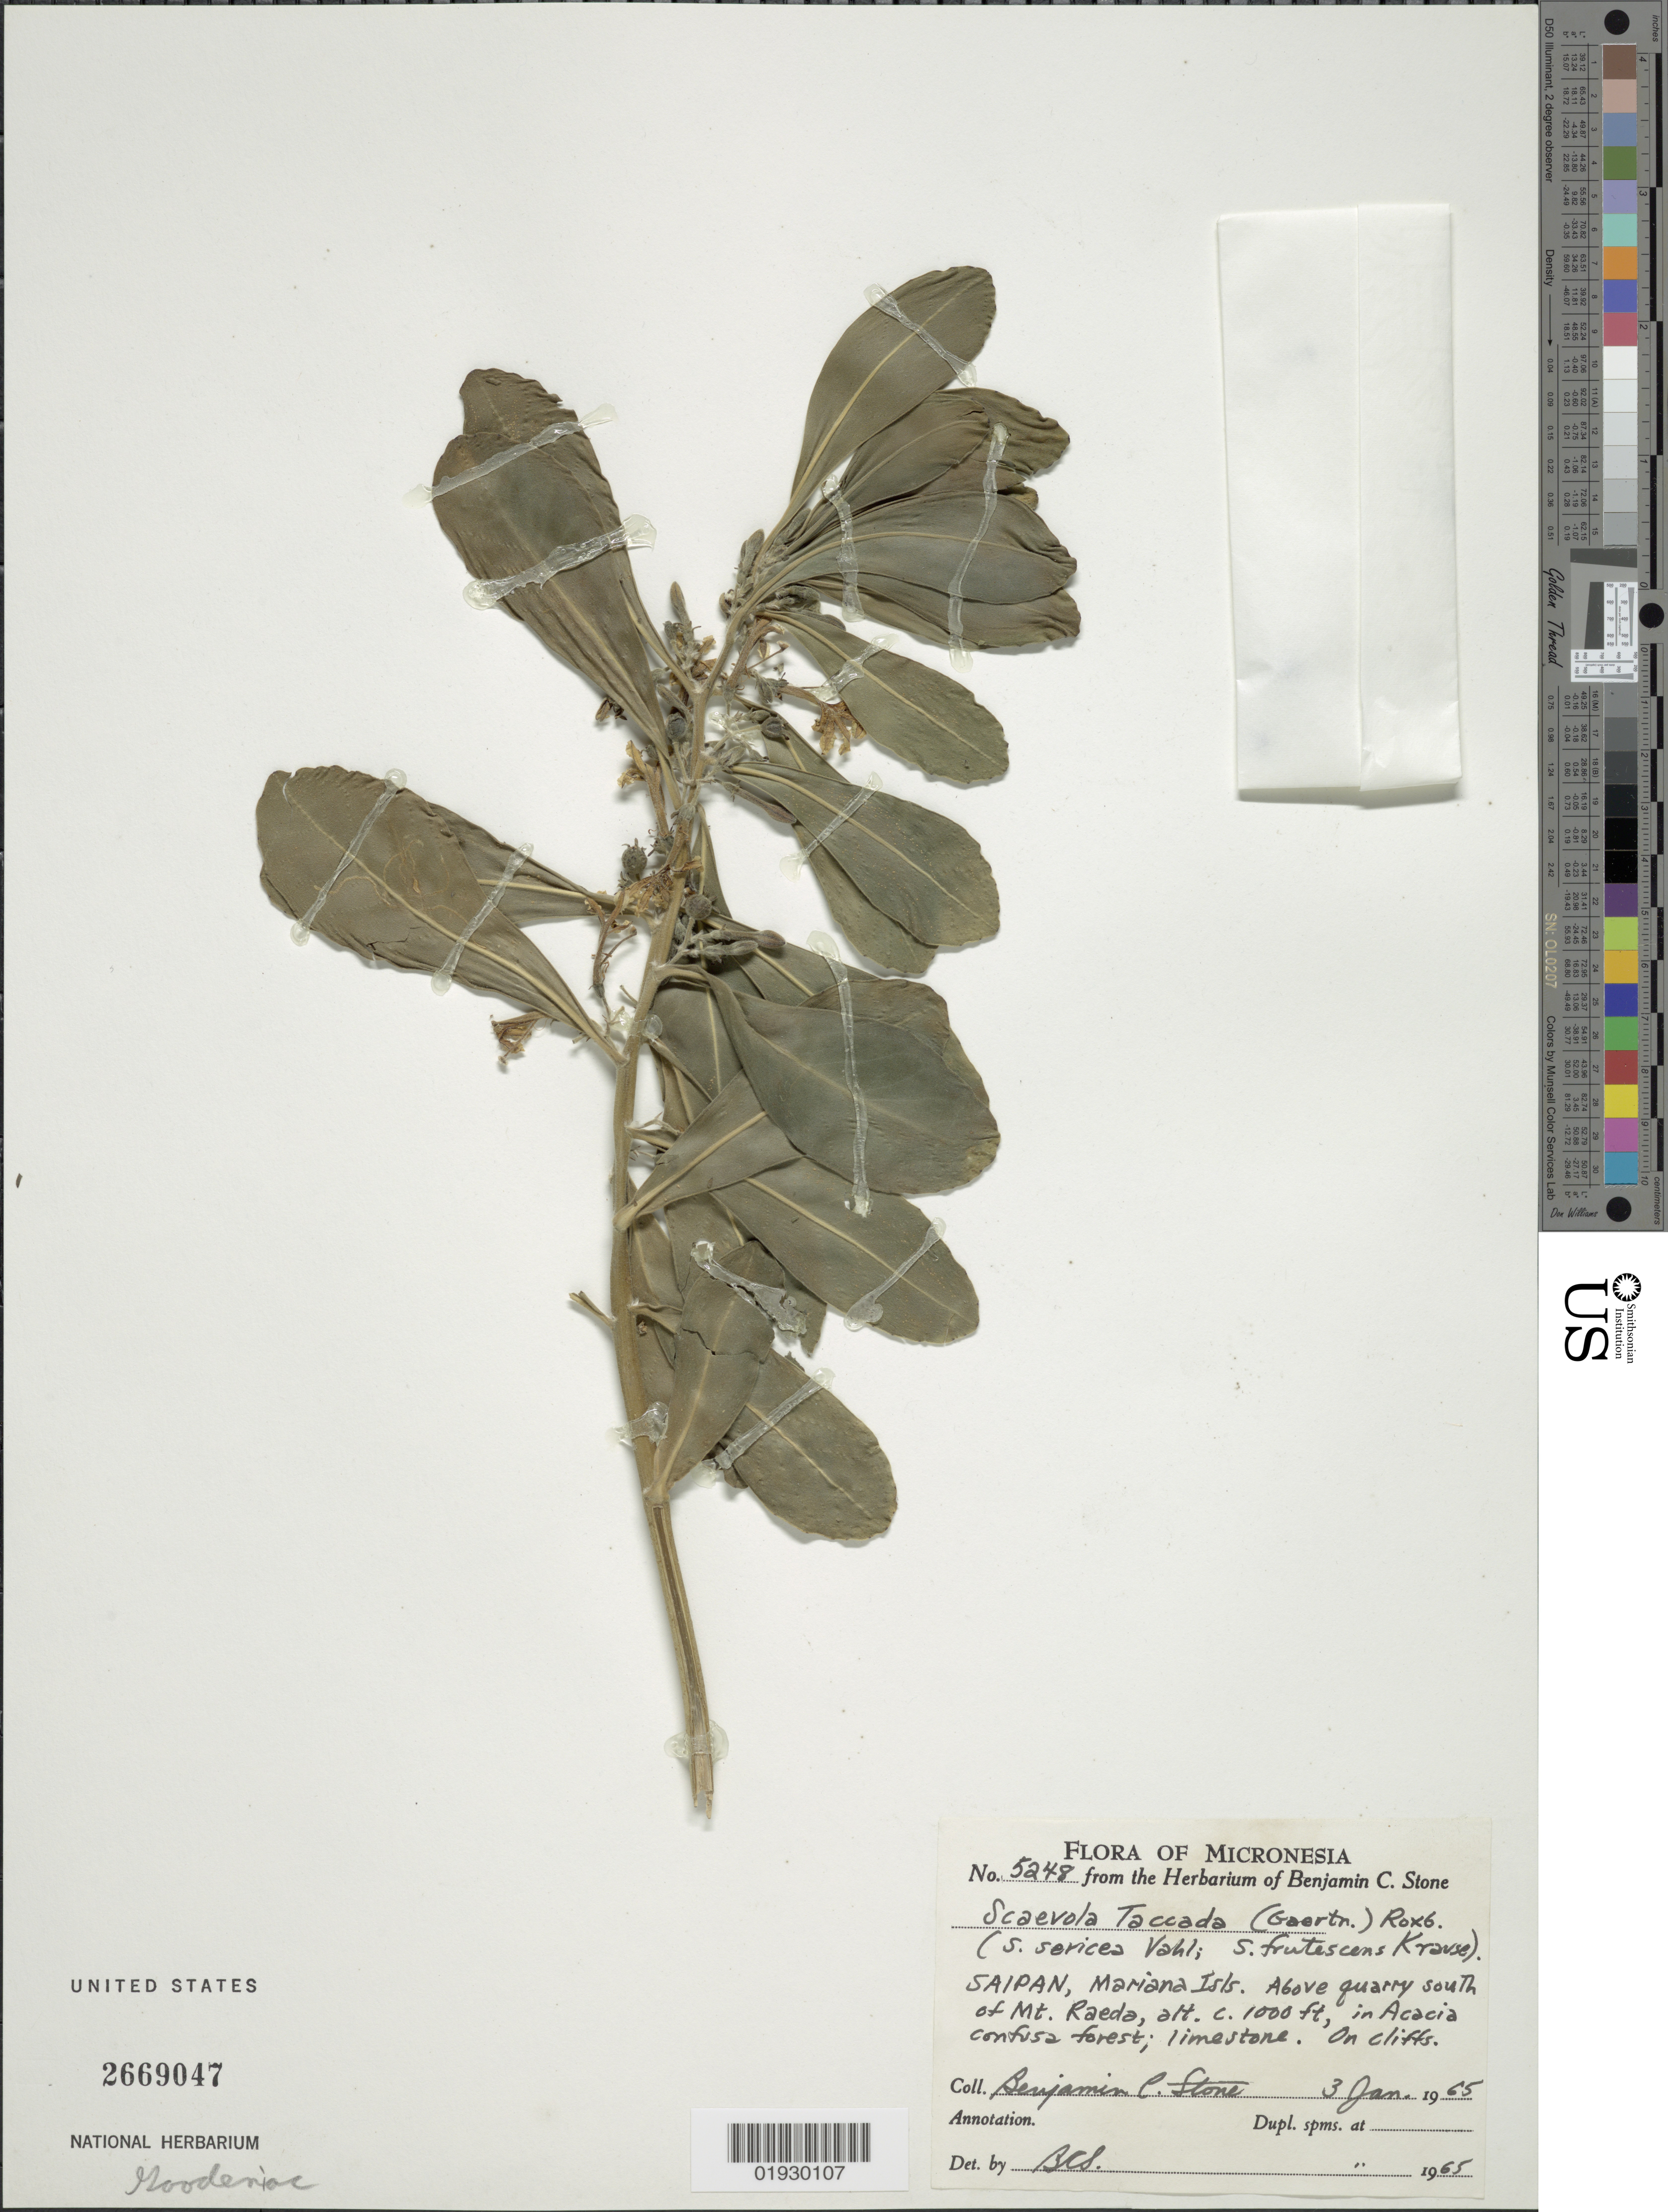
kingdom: Plantae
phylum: Tracheophyta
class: Magnoliopsida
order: Asterales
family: Goodeniaceae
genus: Scaevola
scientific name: Scaevola sericea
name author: Vahl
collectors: B. C. Stone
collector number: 5248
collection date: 1965-01-03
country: Northern Mariana Islands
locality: Micronesia, Saipan, Above Guarry south of Mt. Raeda, Mariana Isls.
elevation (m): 305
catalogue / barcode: US 2669047